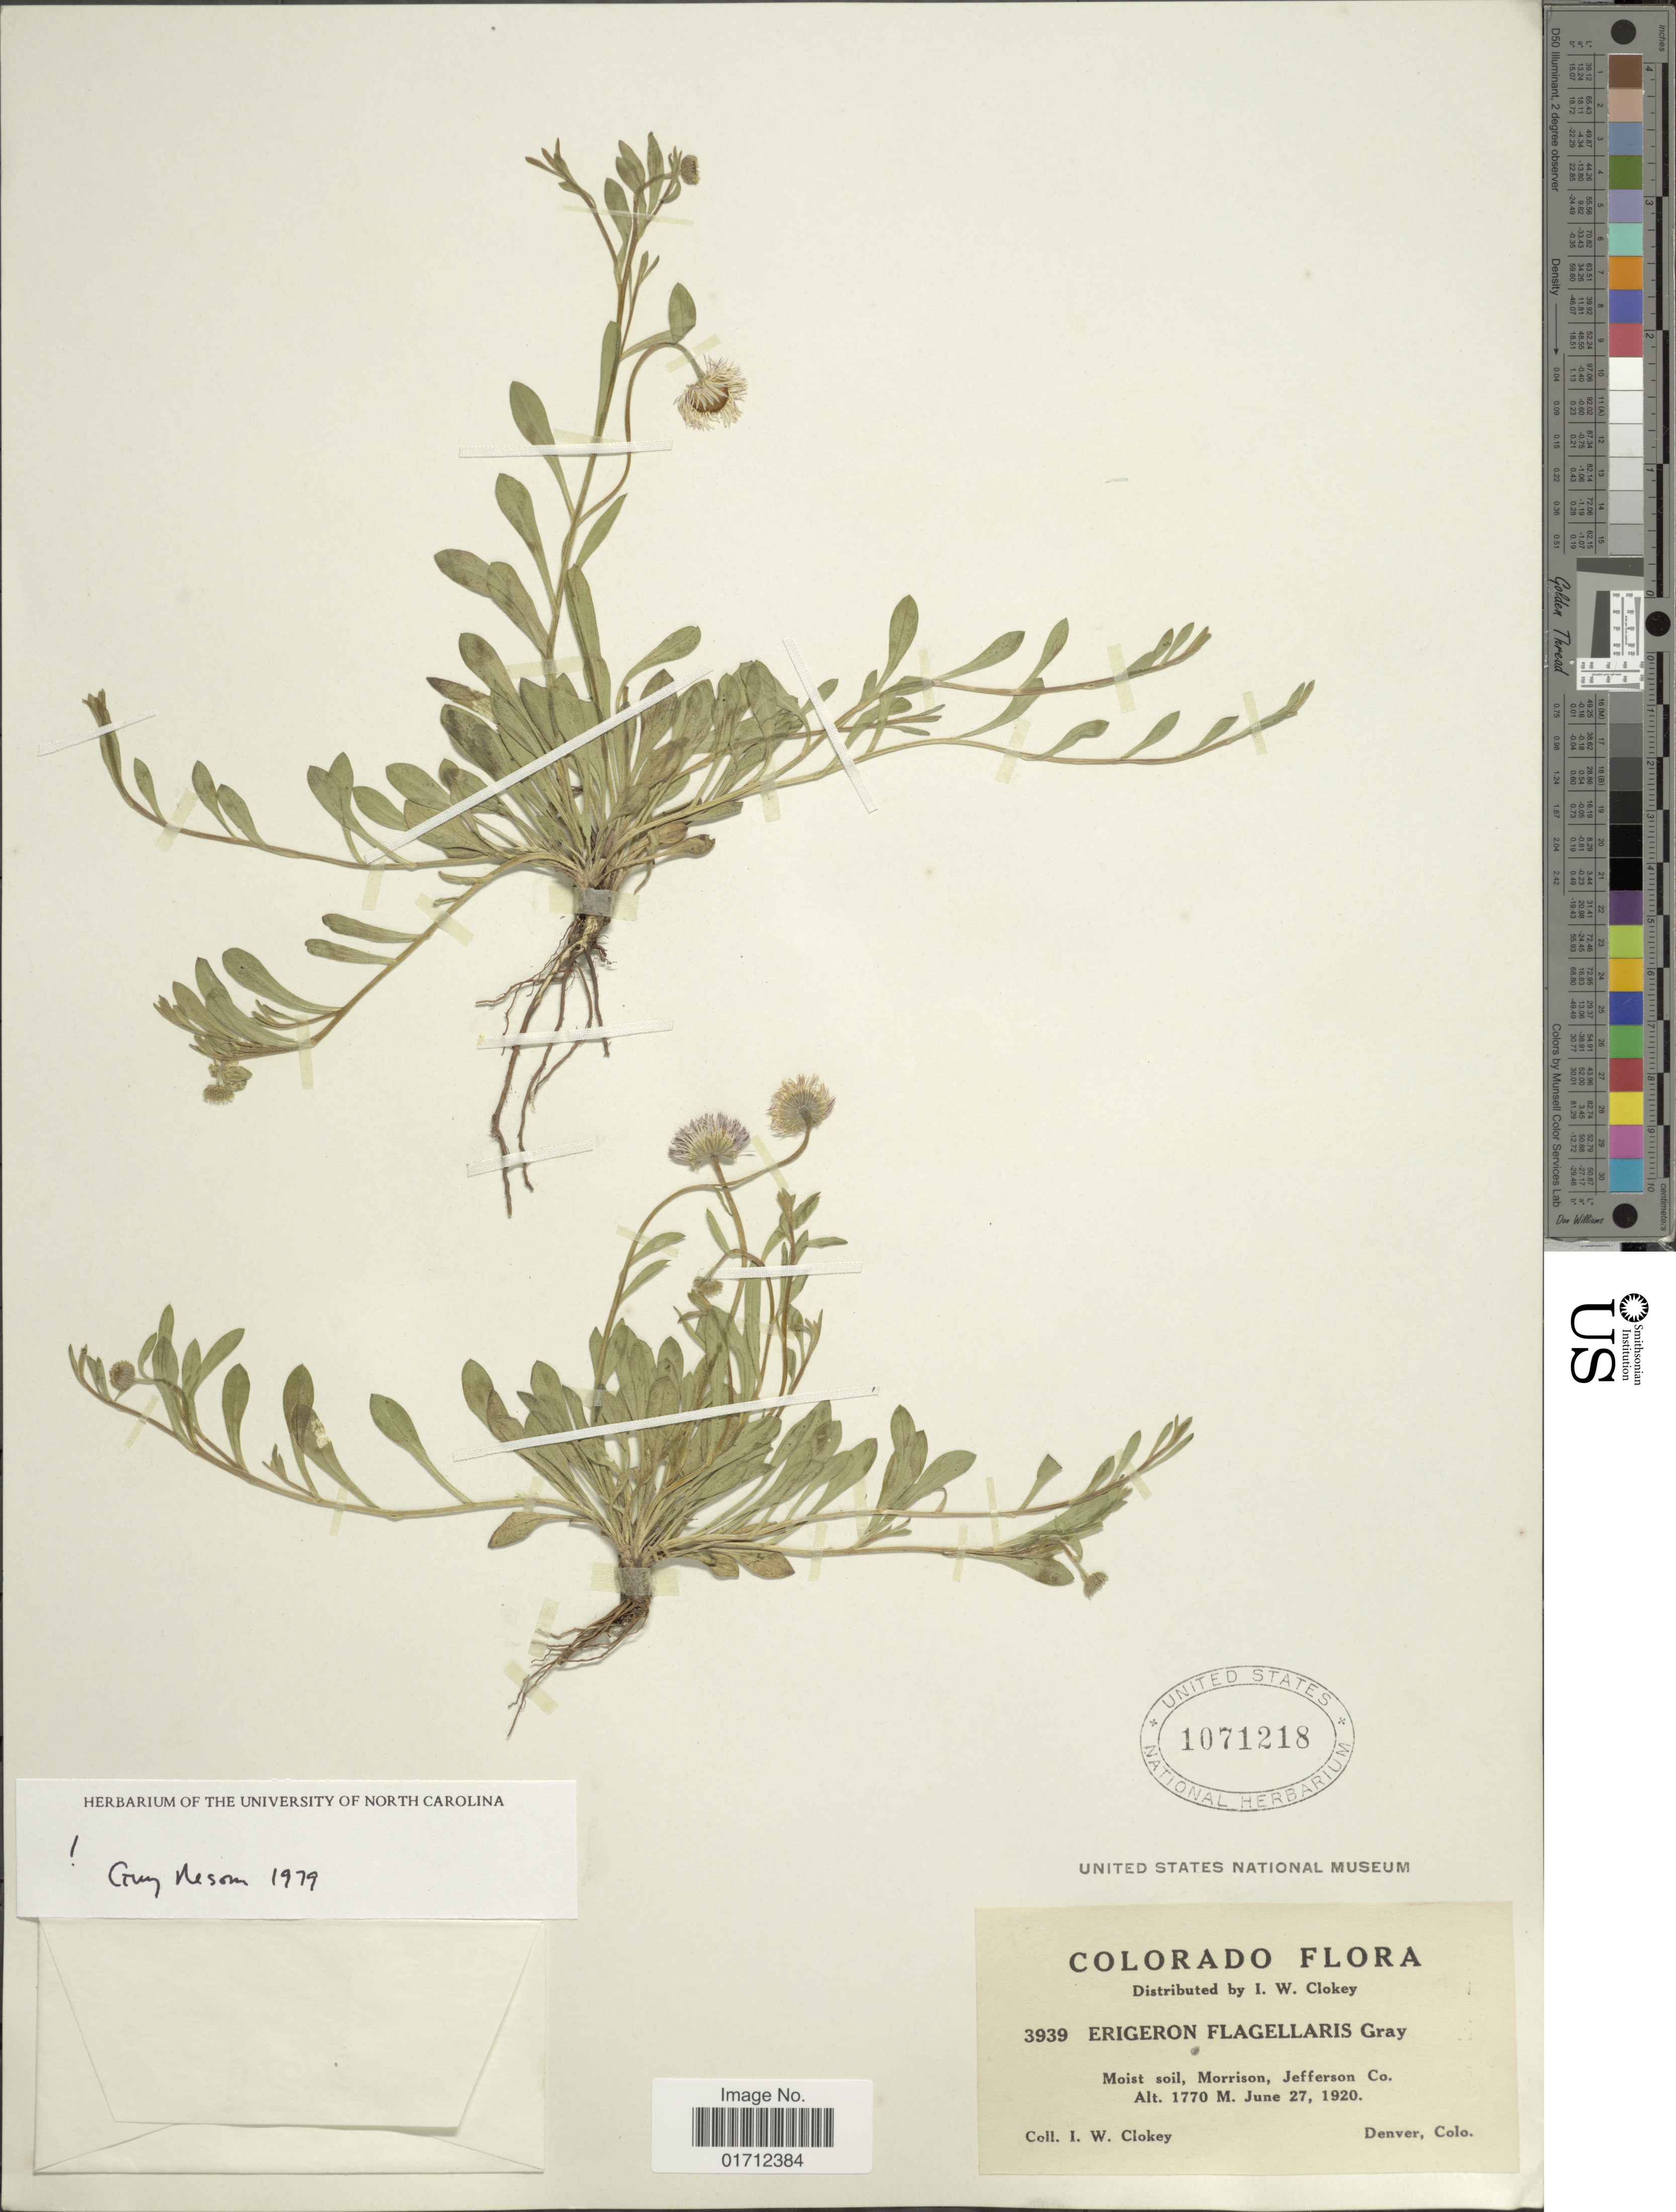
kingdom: Plantae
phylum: Tracheophyta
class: Magnoliopsida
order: Asterales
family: Asteraceae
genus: Erigeron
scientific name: Erigeron flagellaris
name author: A. Gray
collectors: I. W. Clokey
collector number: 3939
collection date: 1920-06-27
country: United States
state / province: Colorado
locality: Morrison, Jefferson Co., Denver.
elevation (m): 1770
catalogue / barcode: US 1071218